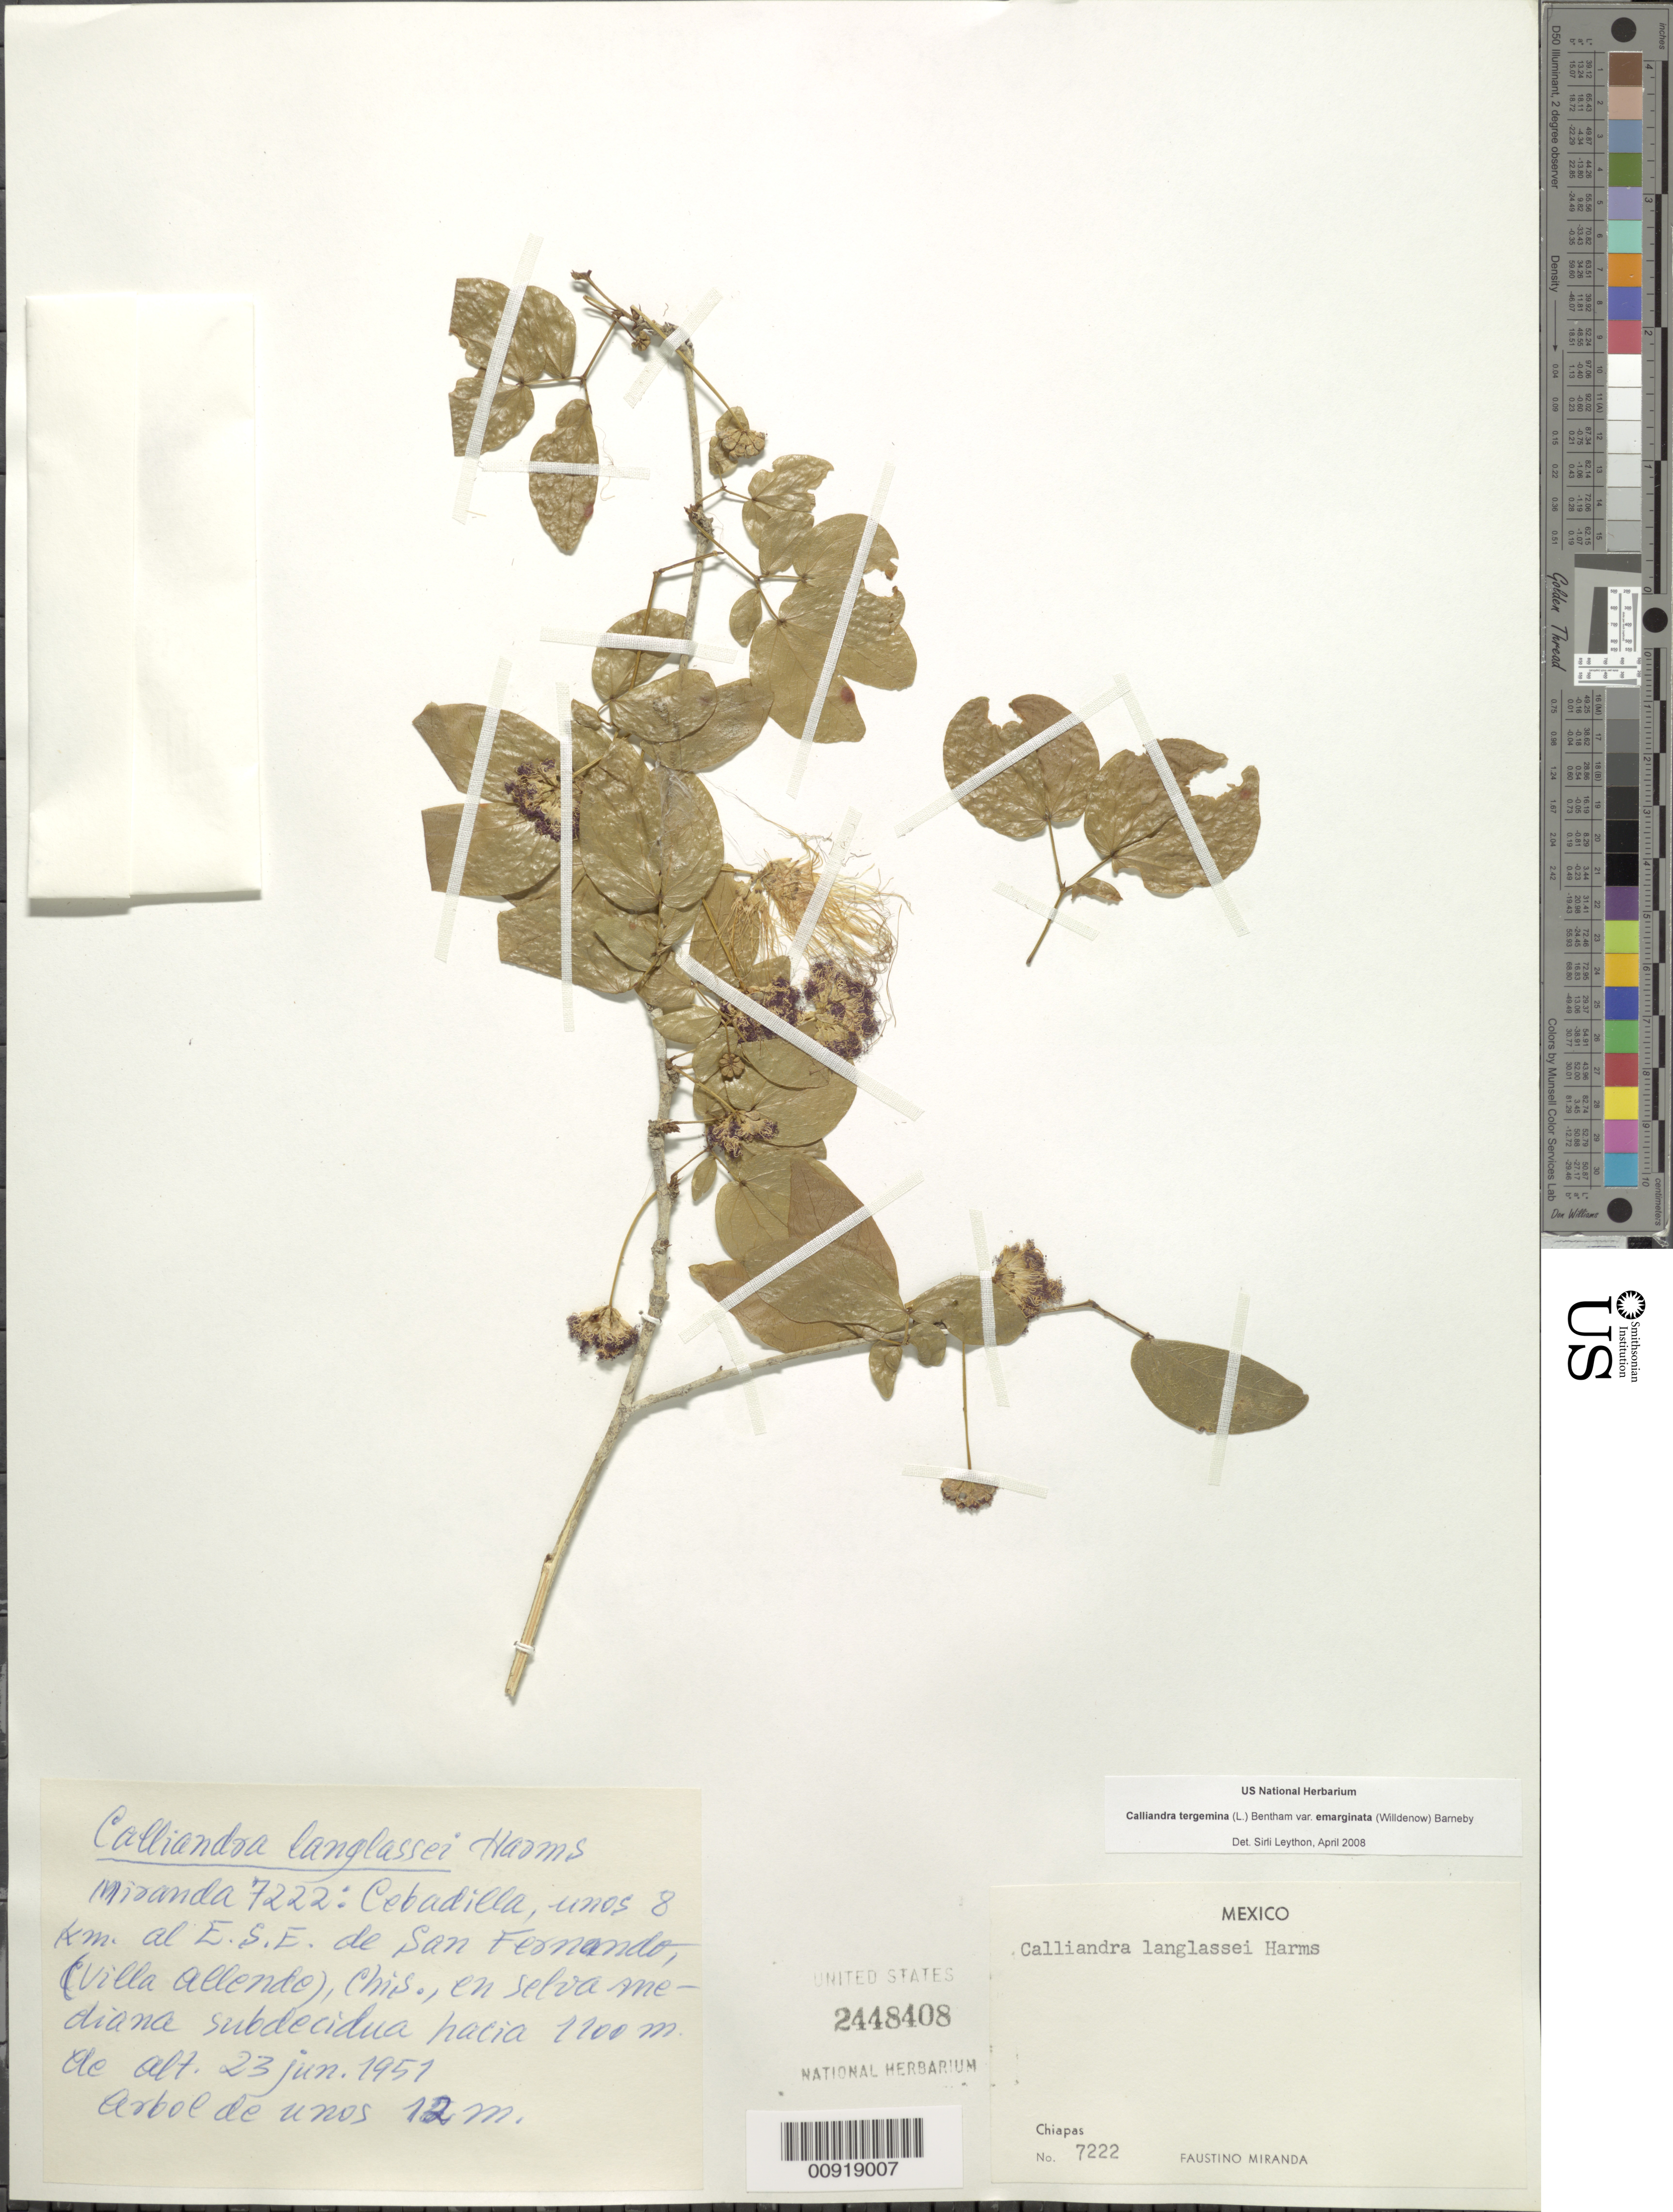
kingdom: Plantae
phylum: Tracheophyta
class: Magnoliopsida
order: Fabales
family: Fabaceae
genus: Calliandra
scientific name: Calliandra tergemina var. emarginata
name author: (Willd.) Barneby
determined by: Leython, S.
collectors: Miranda G., F.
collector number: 7222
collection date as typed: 23 Jun 1951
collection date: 1951-06-23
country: Mexico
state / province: Chiapas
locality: Cebadilla, unos 8 km. al E.S.E. de San Fernando, (Villa Allende), Chiapas.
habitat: En selva mediana subdecidua.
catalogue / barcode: US 2448408